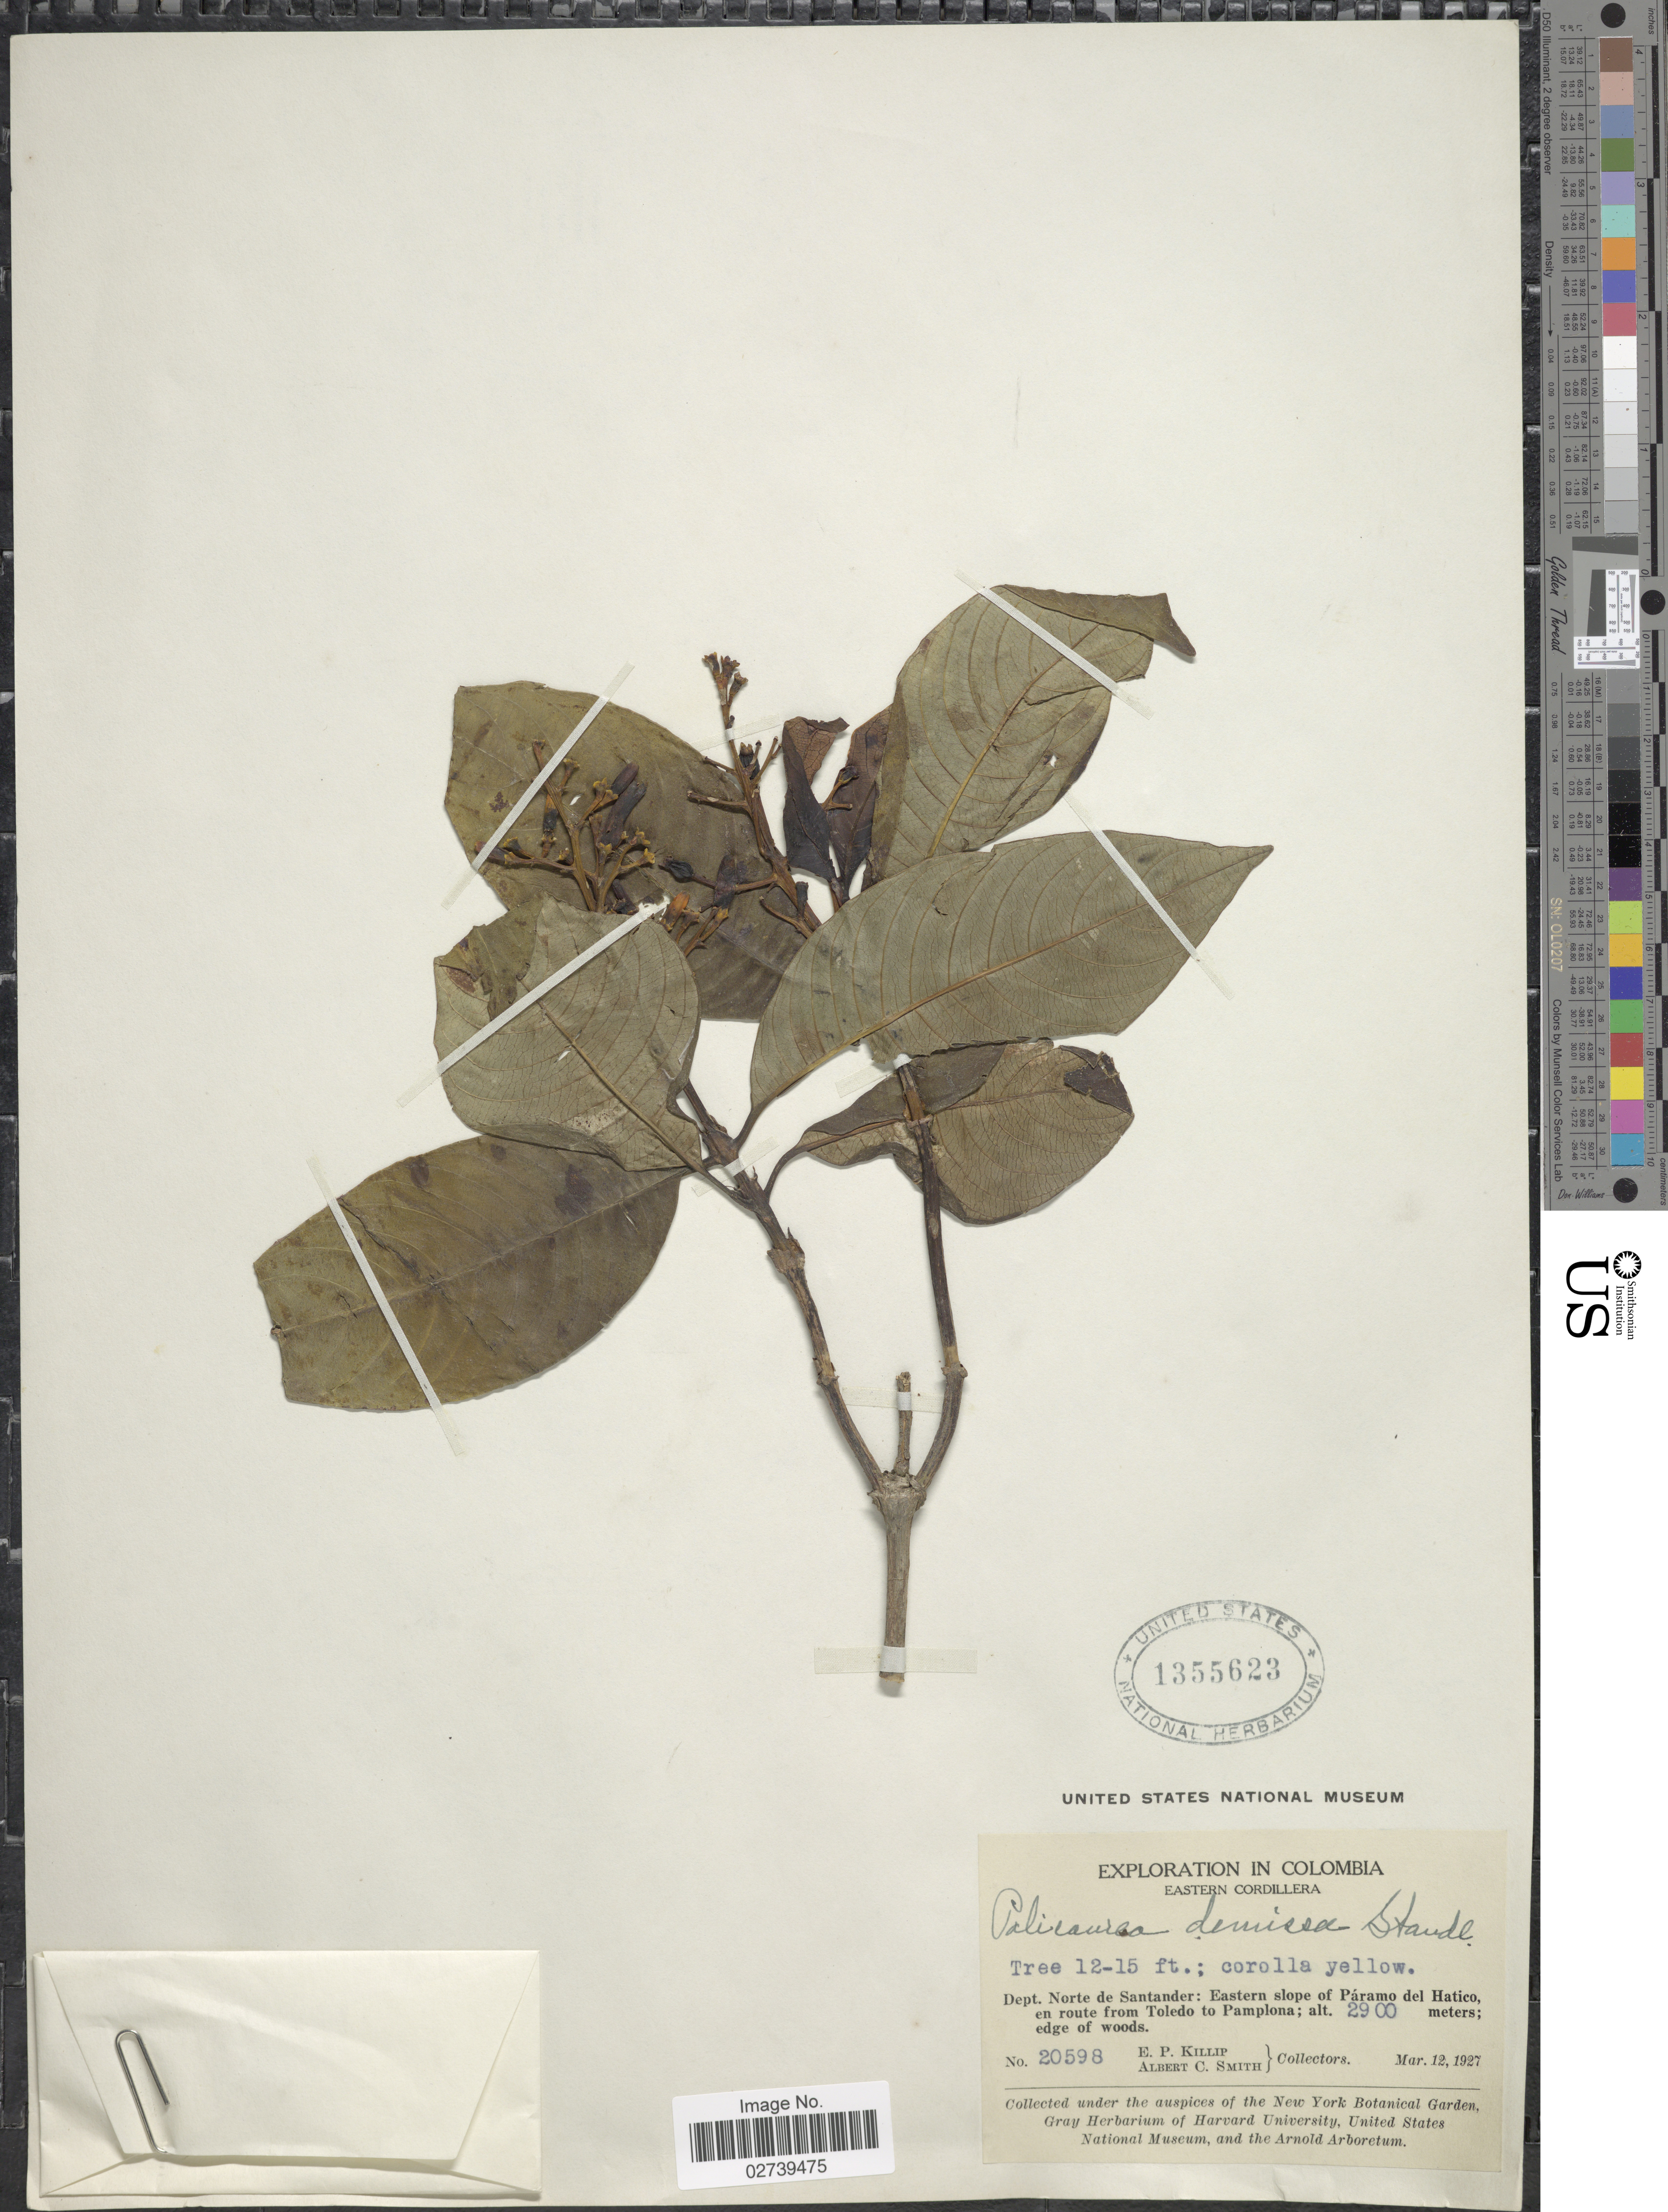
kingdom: Plantae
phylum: Tracheophyta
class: Magnoliopsida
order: Gentianales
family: Rubiaceae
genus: Palicourea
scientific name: Palicourea demissa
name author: Standl.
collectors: E. P. Killip & A. C. Smith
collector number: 20598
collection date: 1927-03-12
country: Colombia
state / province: Norte de Santander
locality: Eastern slope of Paramo del Hatico, en route from Toledo to Pamplona, Eastern Cordillera.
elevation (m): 2900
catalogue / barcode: US 1355623